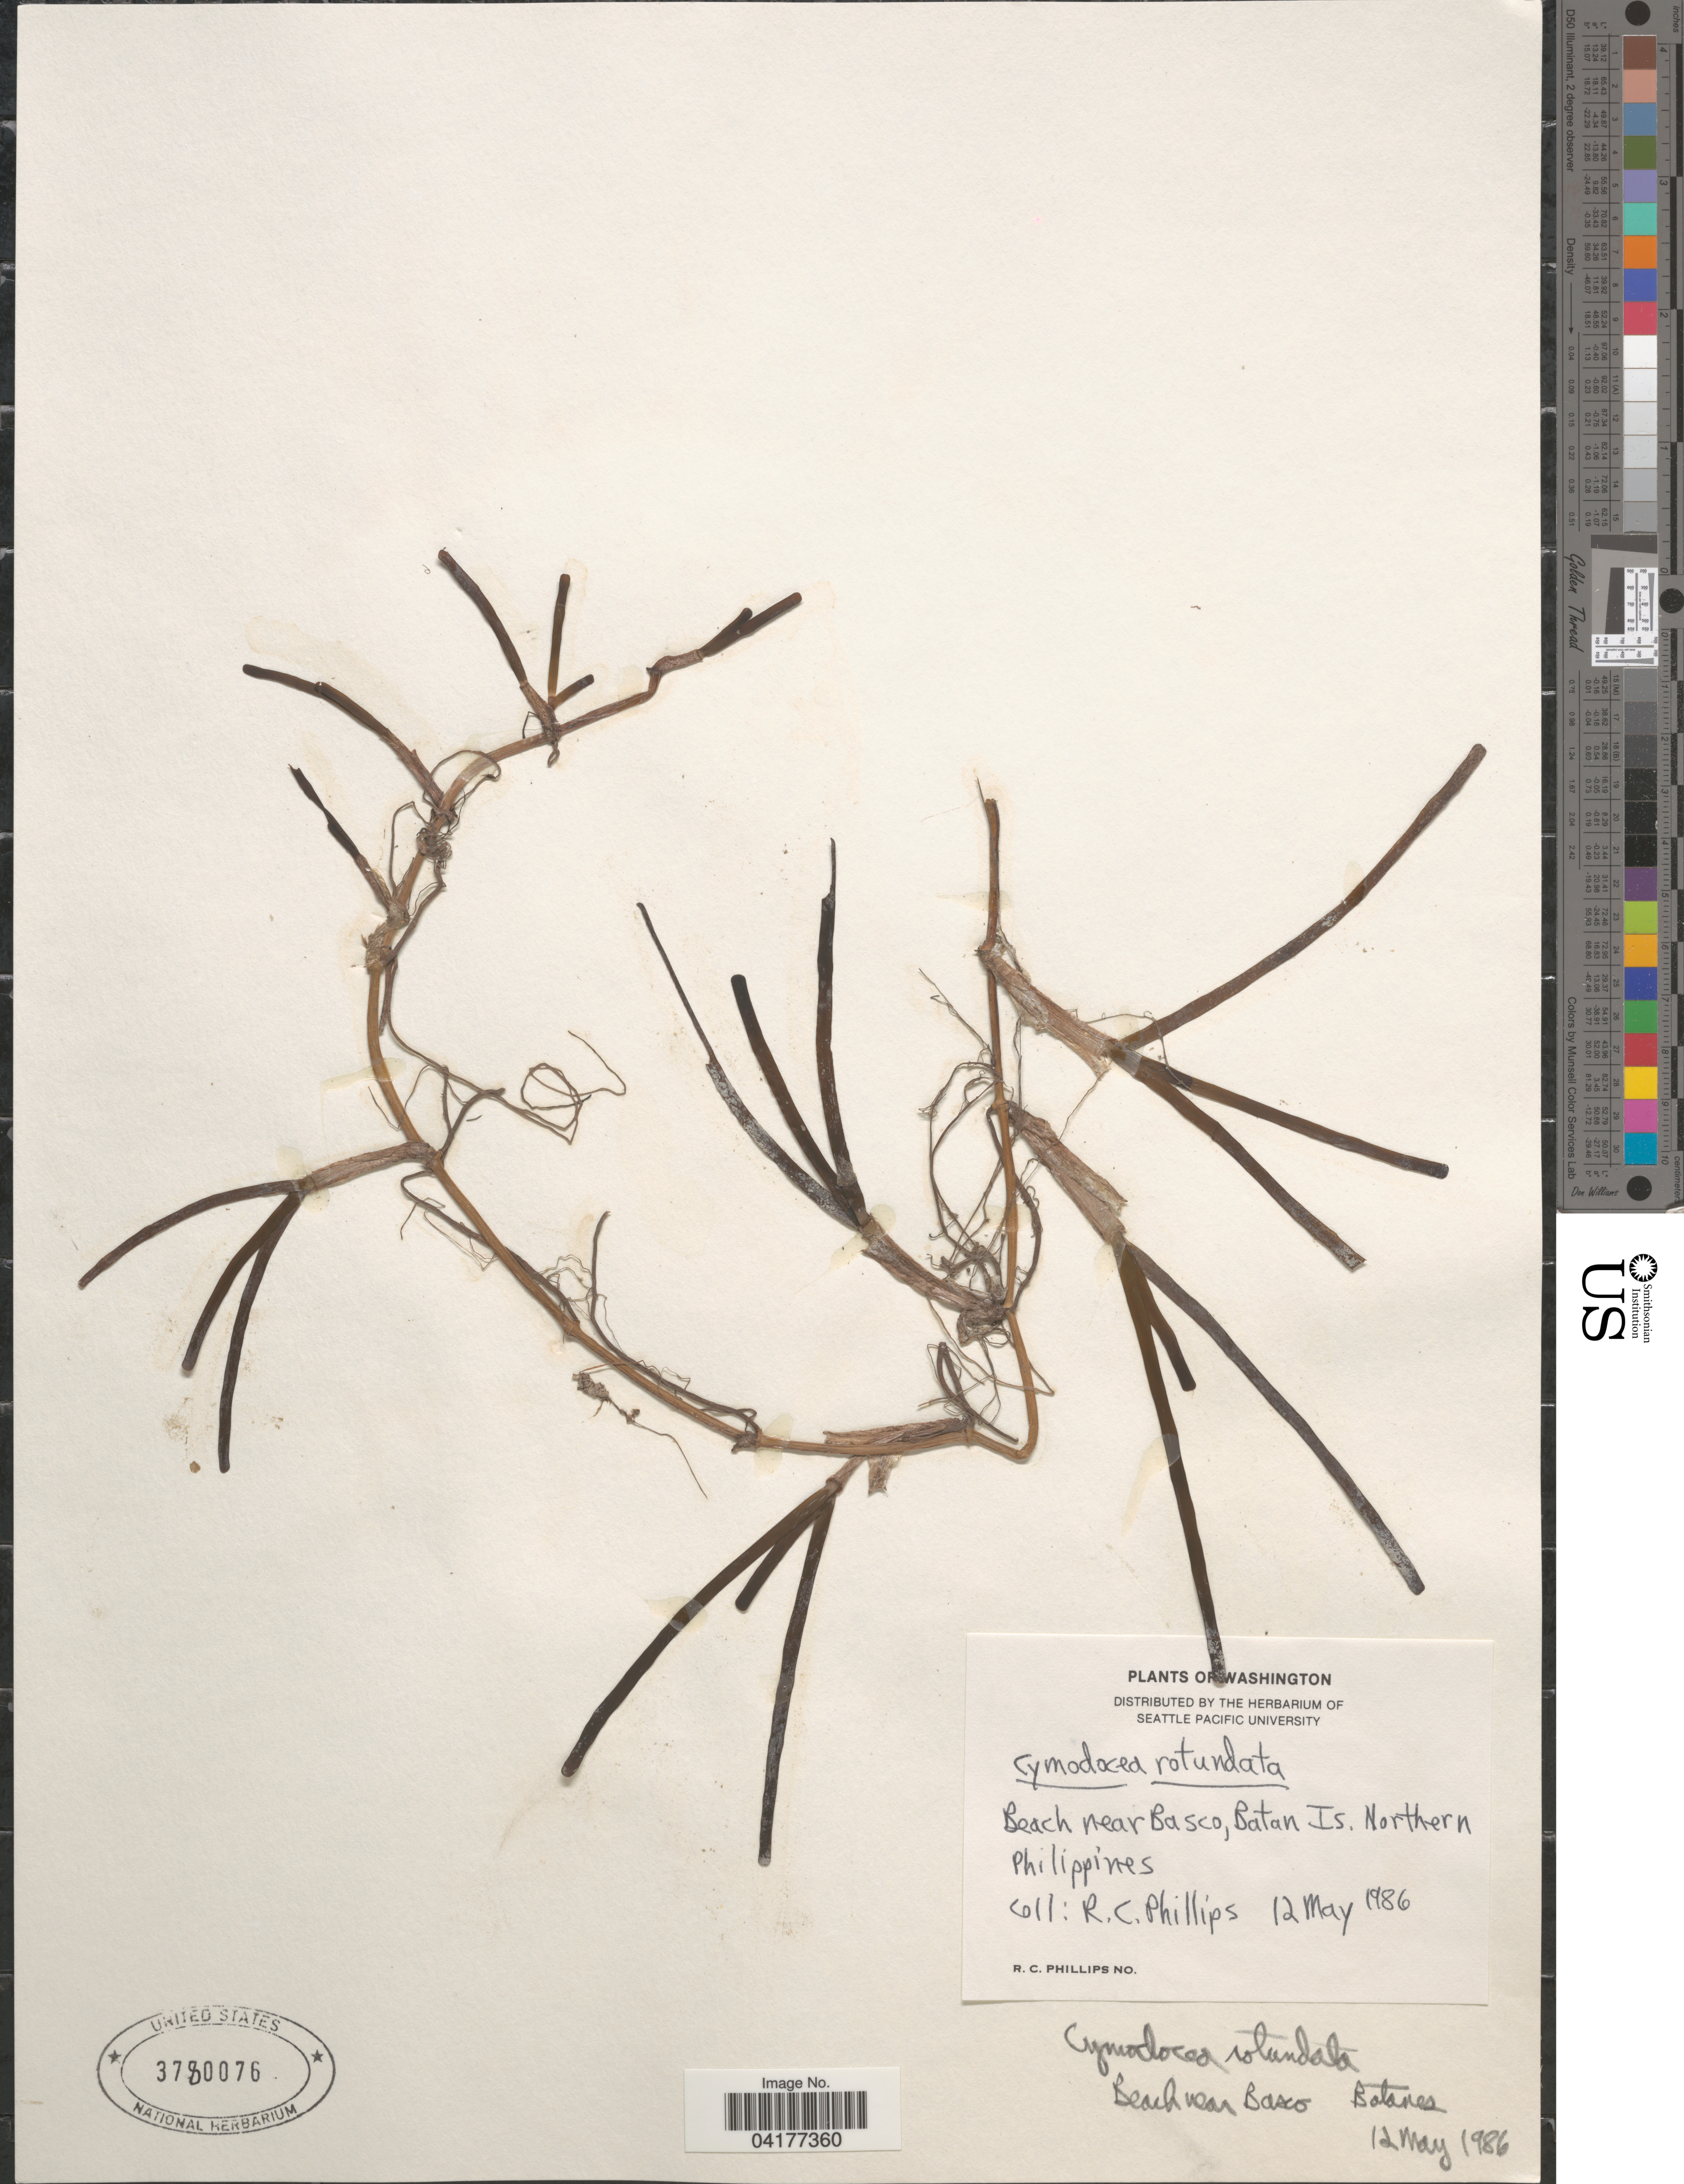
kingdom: Plantae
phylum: Tracheophyta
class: Liliopsida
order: Alismatales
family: Cymodoceaceae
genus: Cymodocea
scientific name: Cymodocea rotundata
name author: Asch. & Schweinf.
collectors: R. C. Phillips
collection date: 1986-05-12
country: Philippines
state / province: Cagayan Valley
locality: Beach near Basco, Batan Is. Northern Philippines. Batanes.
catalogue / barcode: US 3780076